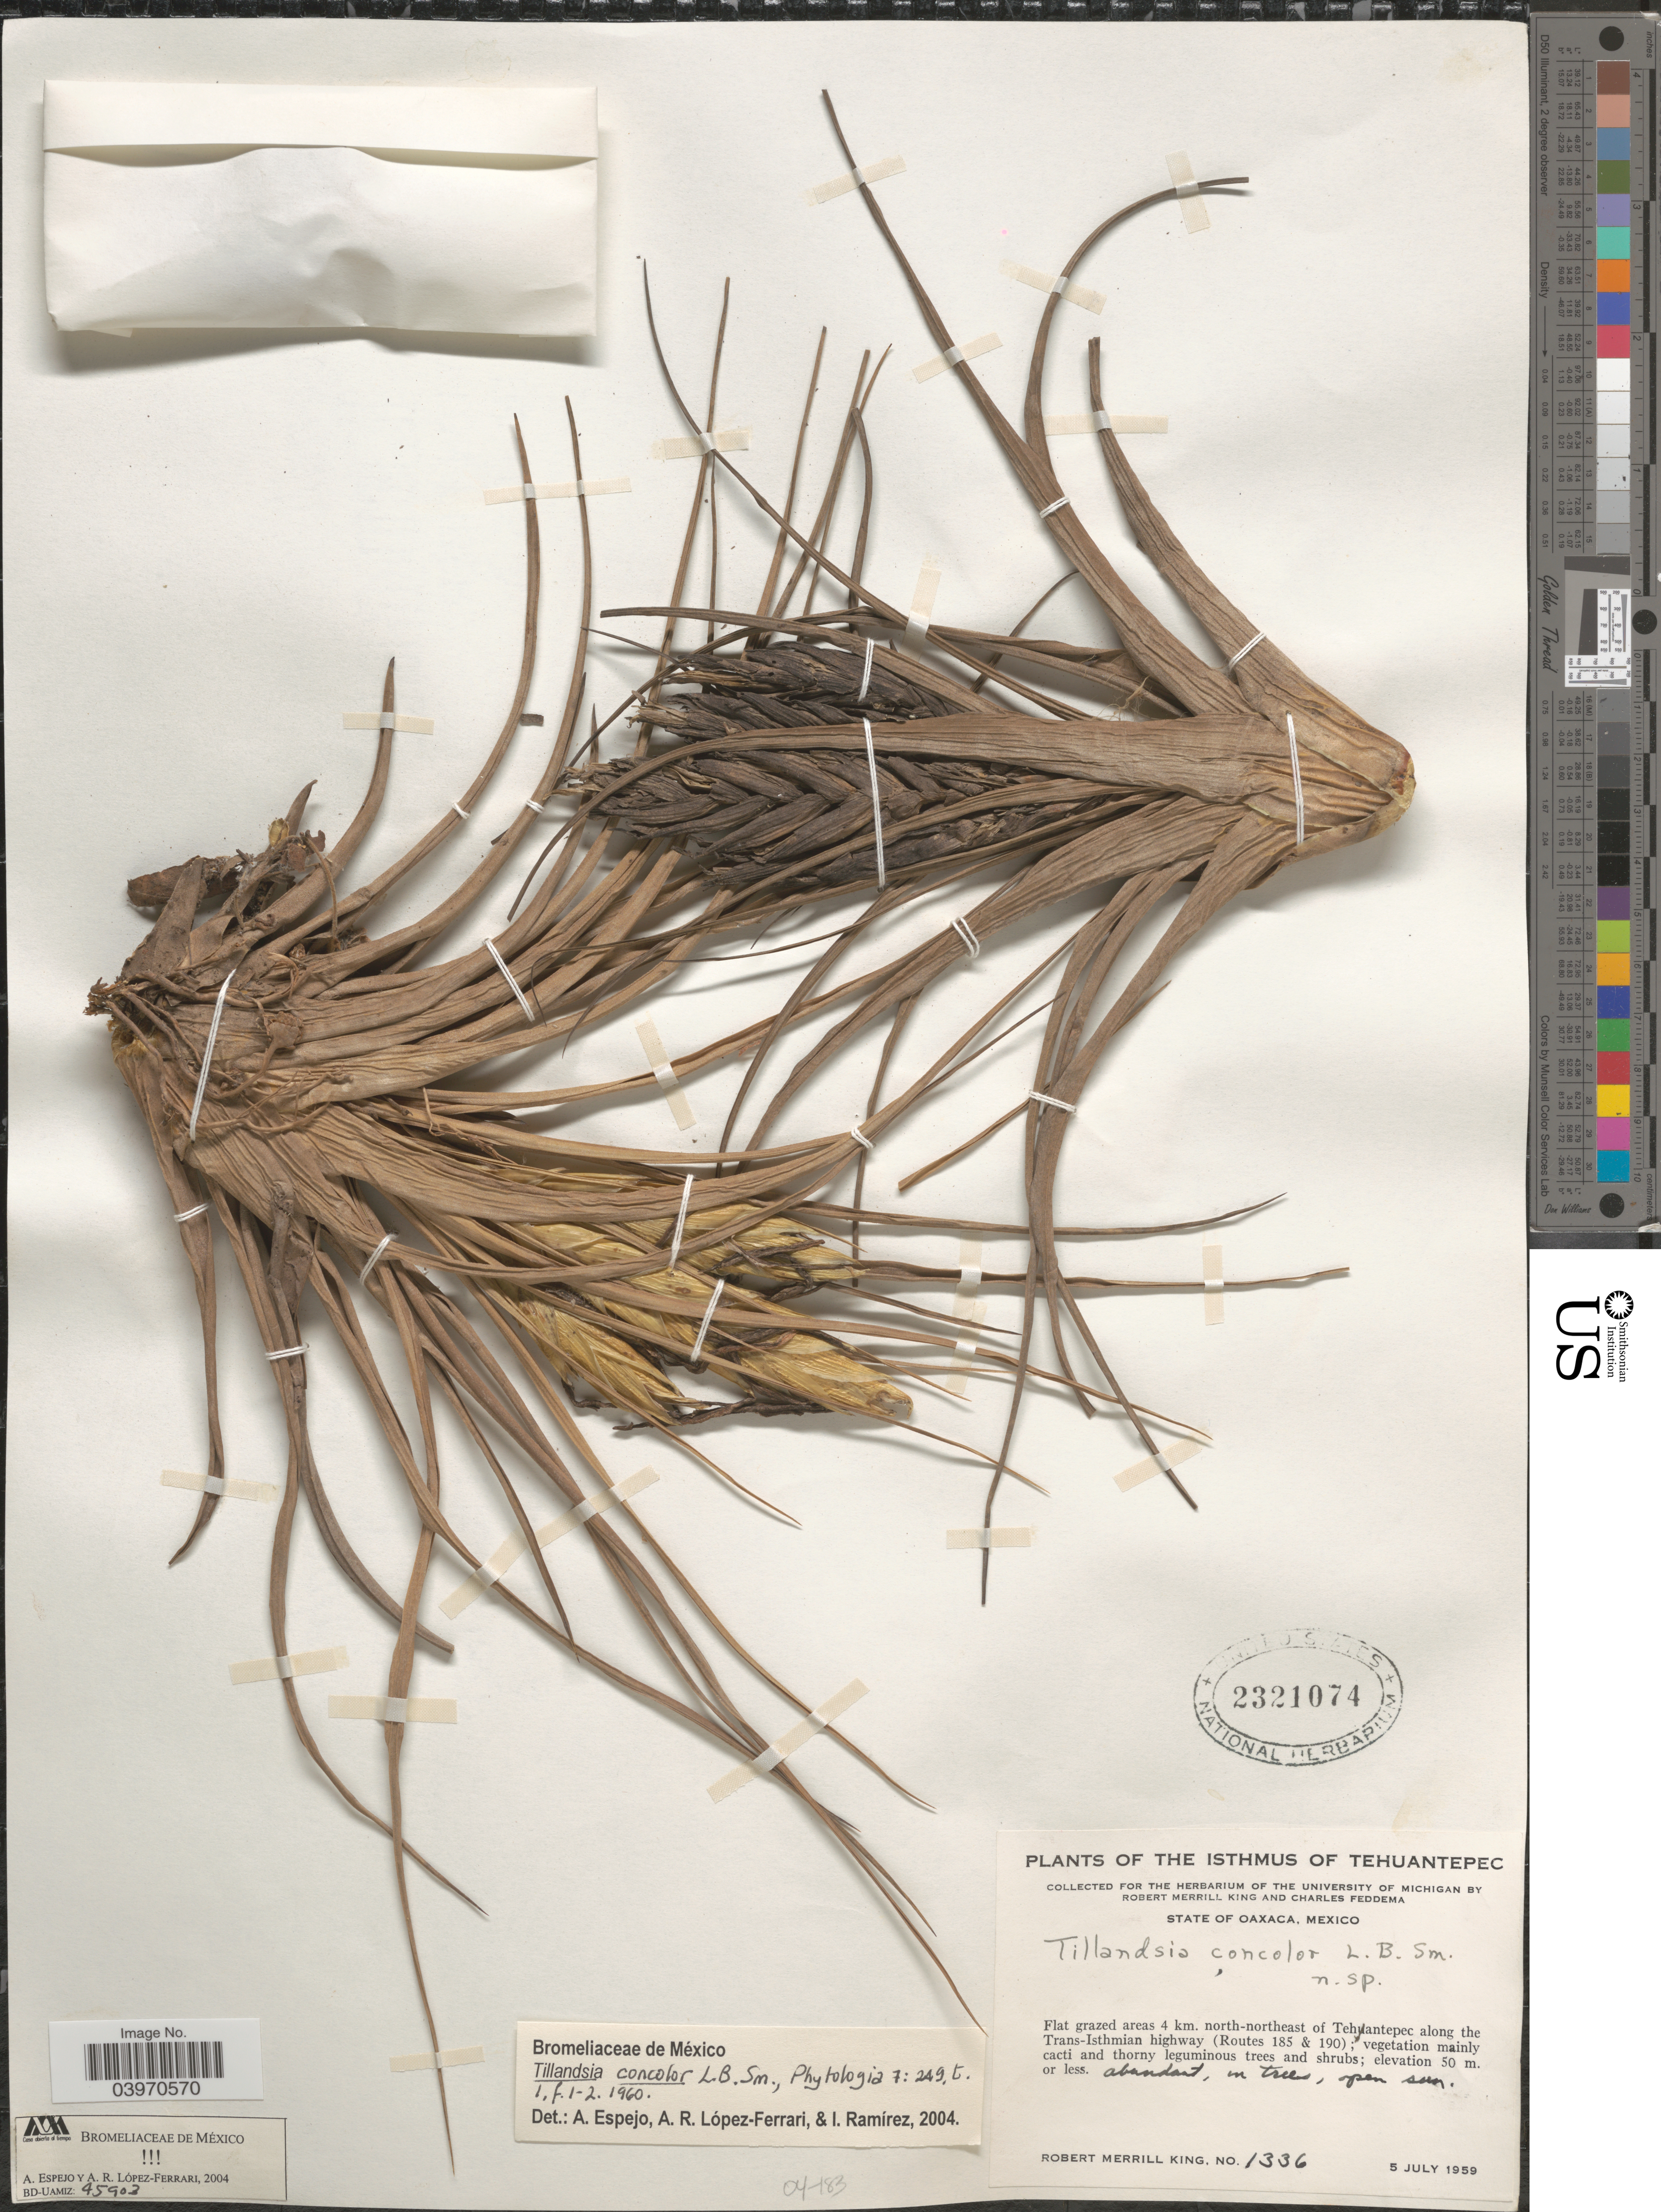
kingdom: Plantae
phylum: Tracheophyta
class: Liliopsida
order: Poales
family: Bromeliaceae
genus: Tillandsia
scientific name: Tillandsia concolor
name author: L.B. Sm.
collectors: R. M. King & C. Feddema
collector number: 1336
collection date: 1959-07-05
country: Mexico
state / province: Oaxaca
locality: Isthmus of Tehuantepec. Flat grazed areas 4 km. north-northeast of Tehuantepec along the Trans-Isthmian highway (Routes 185 & 190).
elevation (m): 50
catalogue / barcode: US 2321074